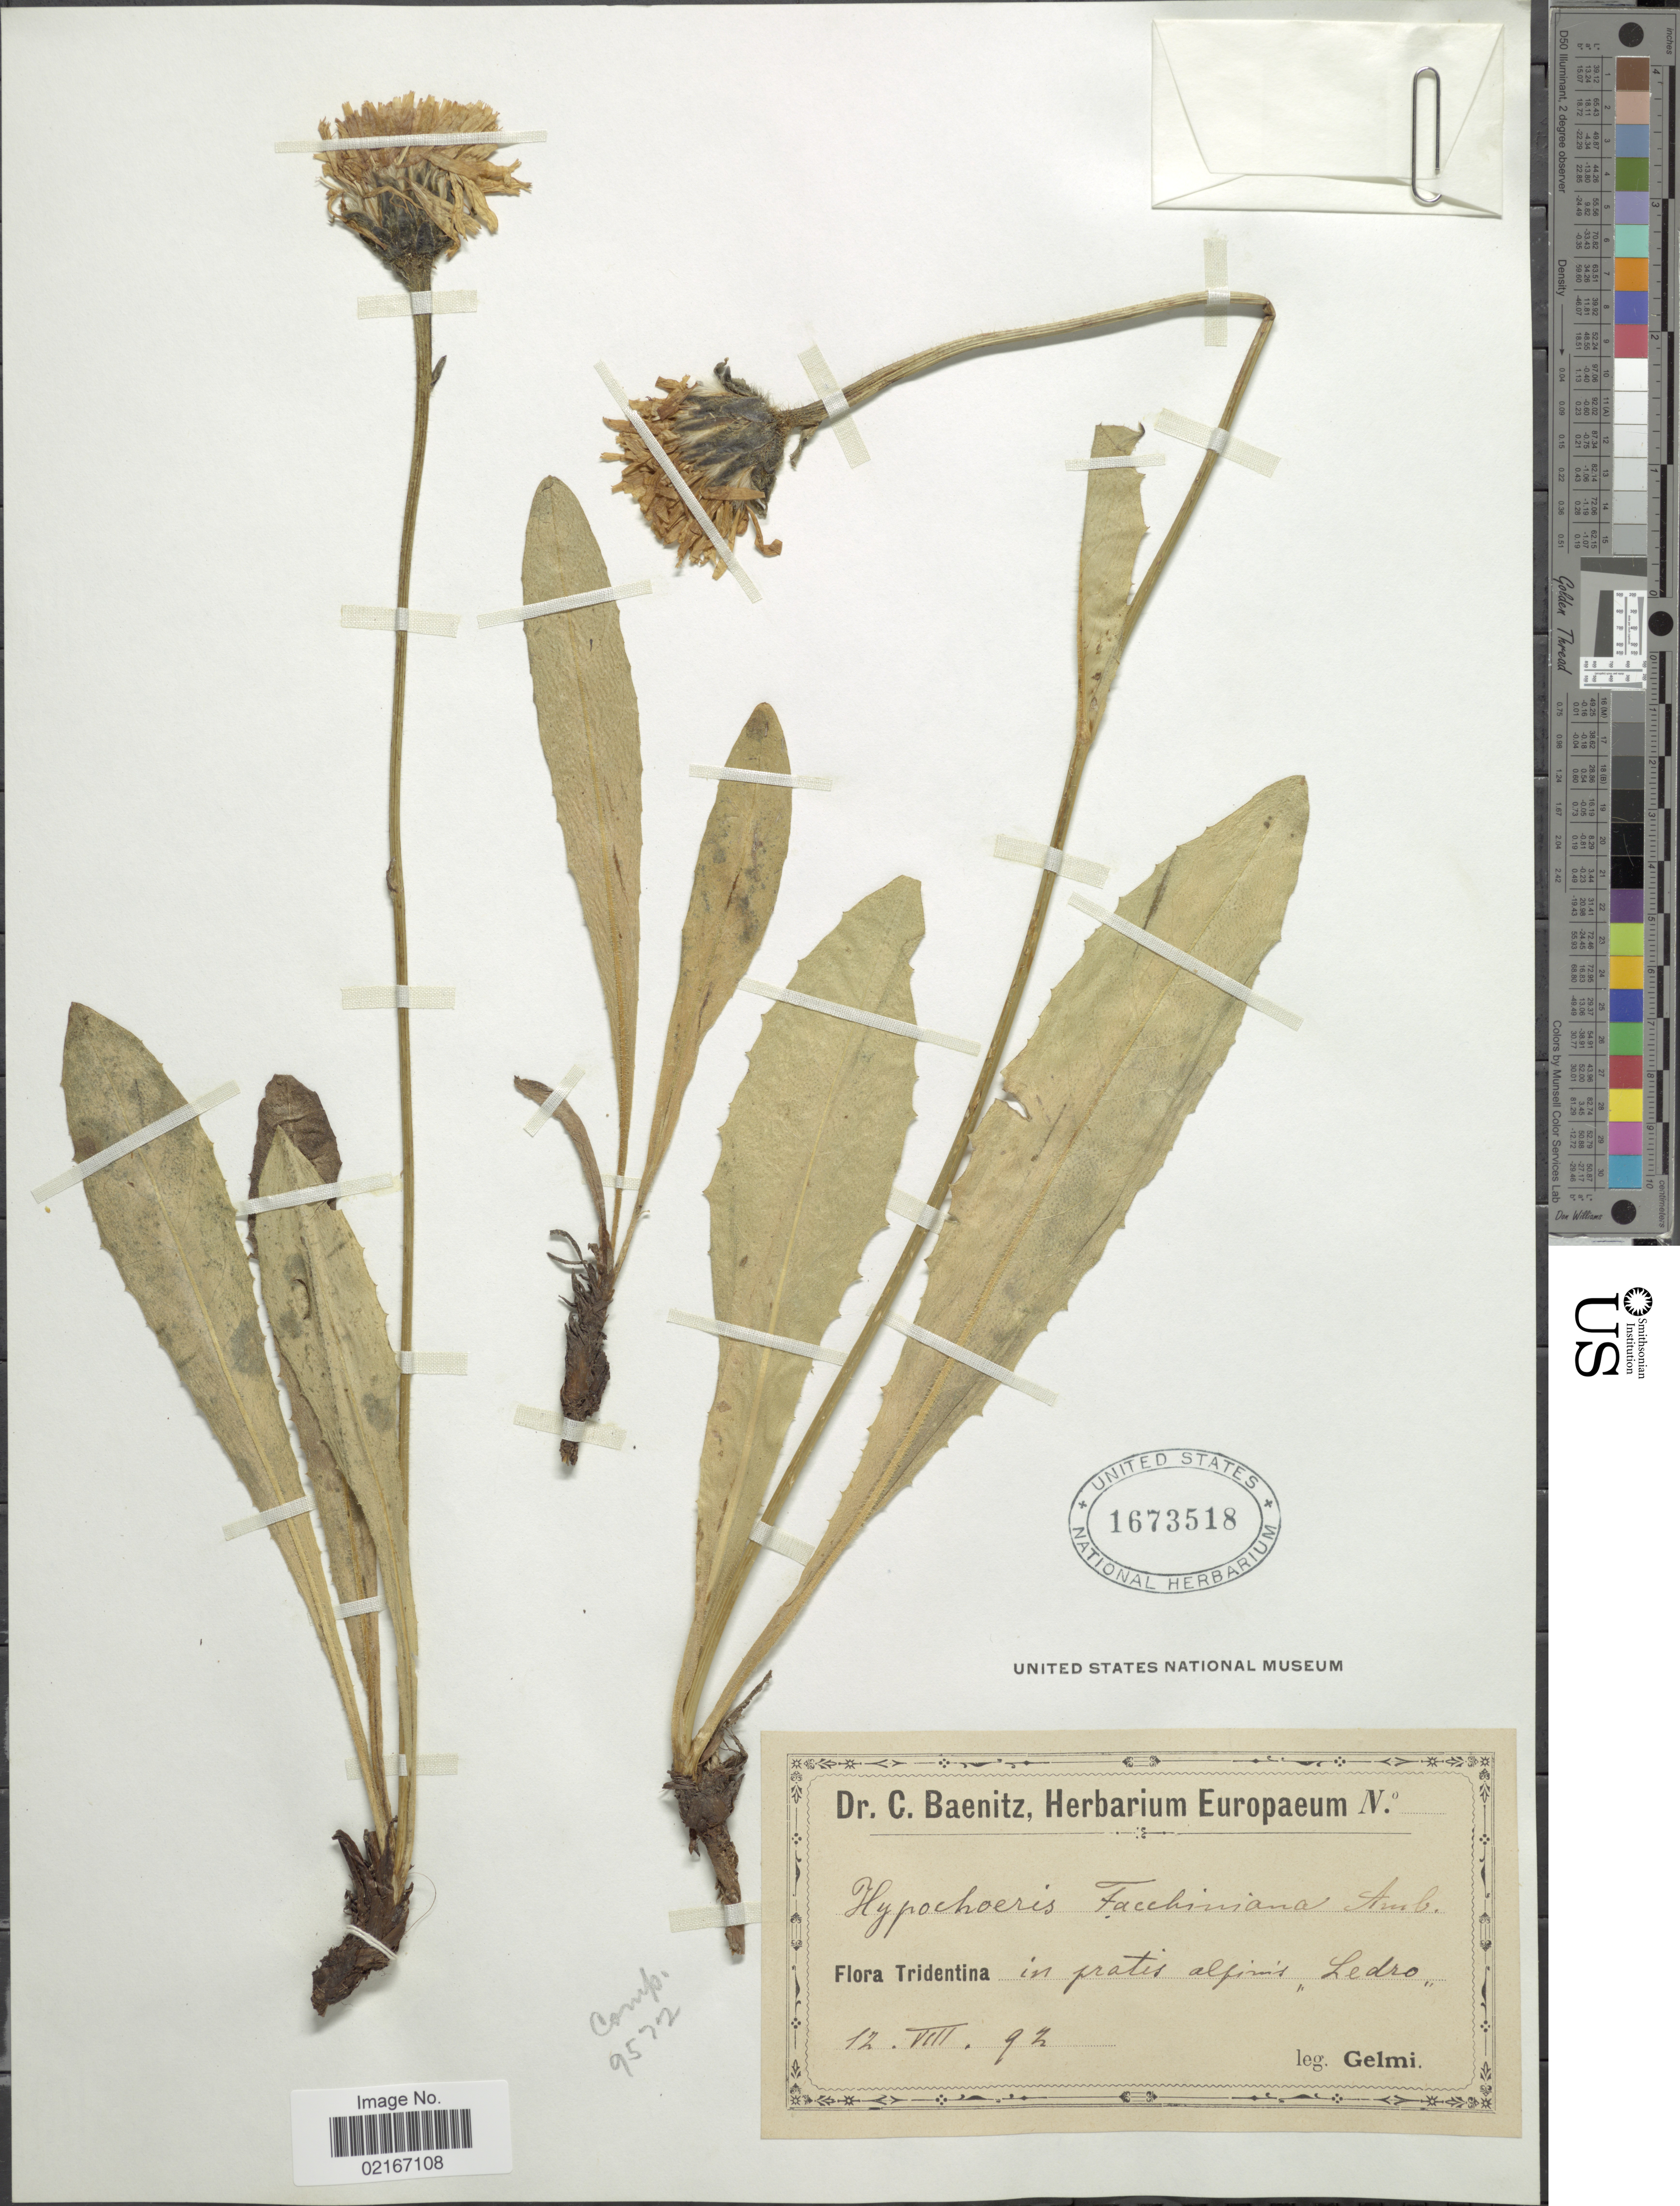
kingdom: Plantae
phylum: Tracheophyta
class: Magnoliopsida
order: Asterales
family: Asteraceae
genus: Hypochaeris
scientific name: Hypochaeris uniflora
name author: Vill.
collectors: -. Gelmi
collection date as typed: Transcribed d/m/y: 12/8/92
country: Italy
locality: Tridentina in pratis alpines "Ledro"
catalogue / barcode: US 1673518